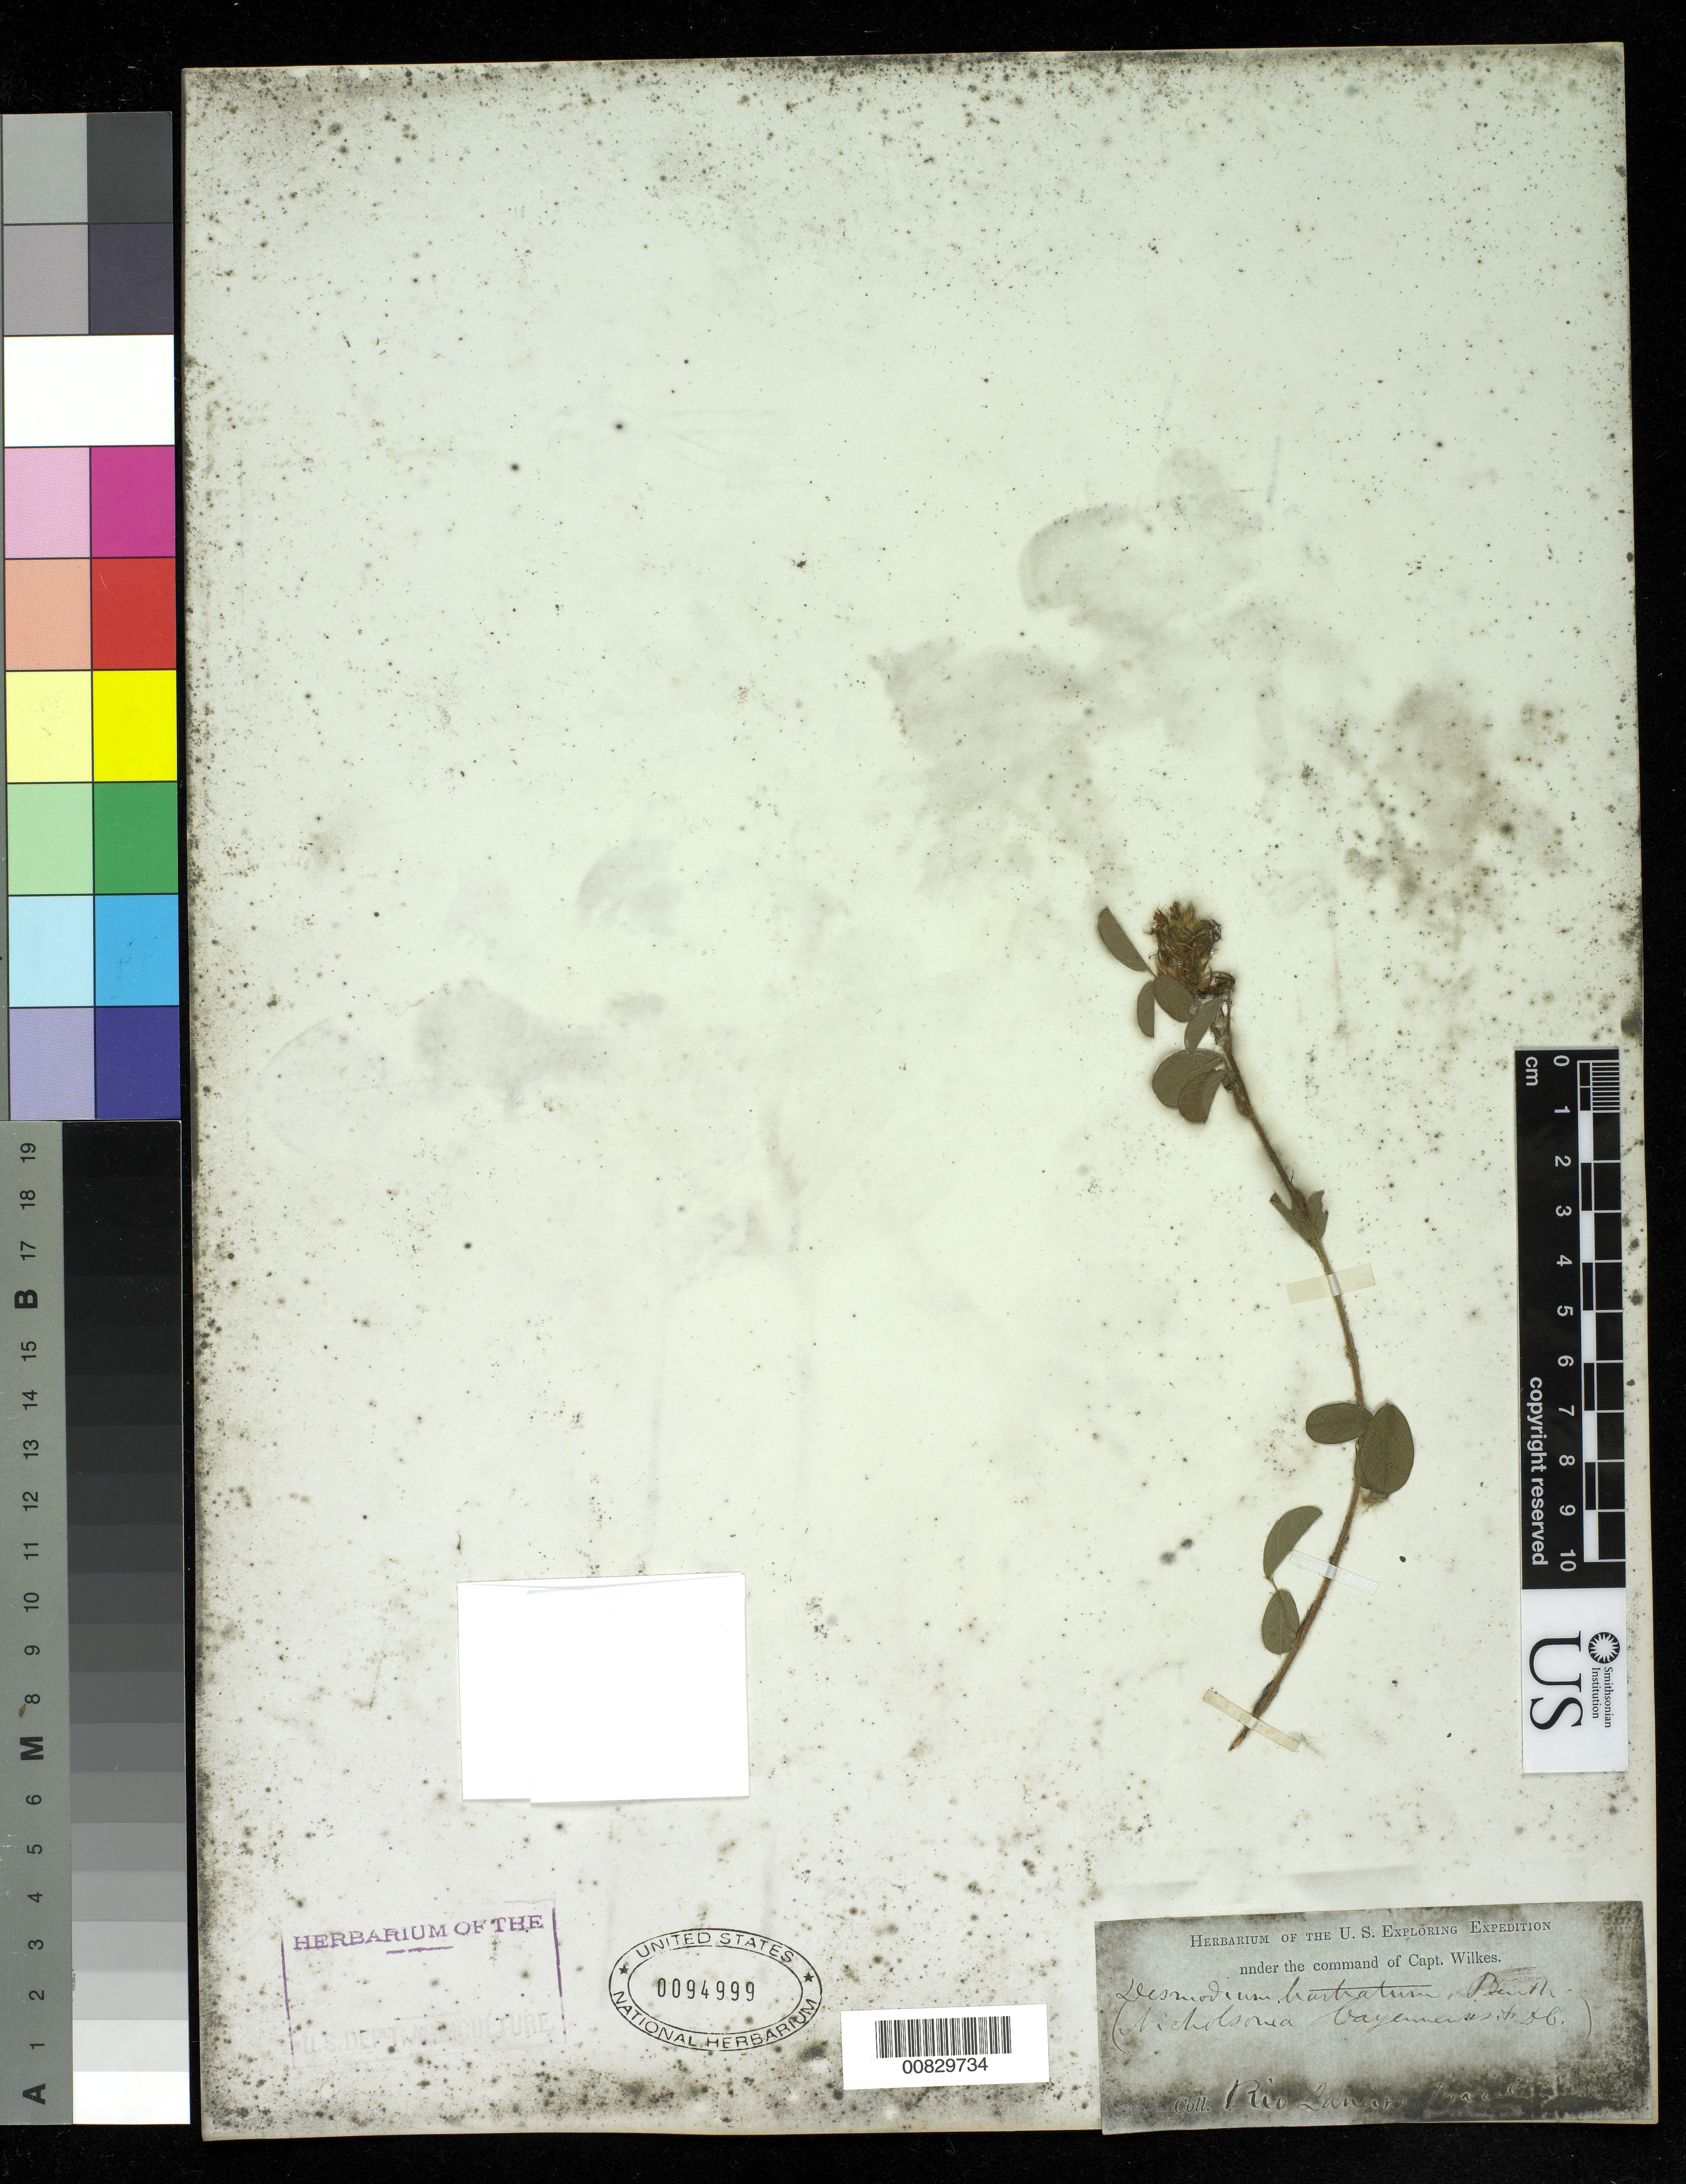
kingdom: Plantae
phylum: Tracheophyta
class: Magnoliopsida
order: Fabales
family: Fabaceae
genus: Grona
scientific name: Grona barbata var. barbata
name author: (L.) H. Ohashi & K. Ohashi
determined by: Strong, Mark T., (BOT), Smithsonian Institution - National Museum of Natural History (UNITED STATES)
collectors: Wilkes Explor. Exped.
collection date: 1838/1842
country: Brazil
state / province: Rio de Janeiro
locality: Rio Janeiro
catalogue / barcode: US 94999